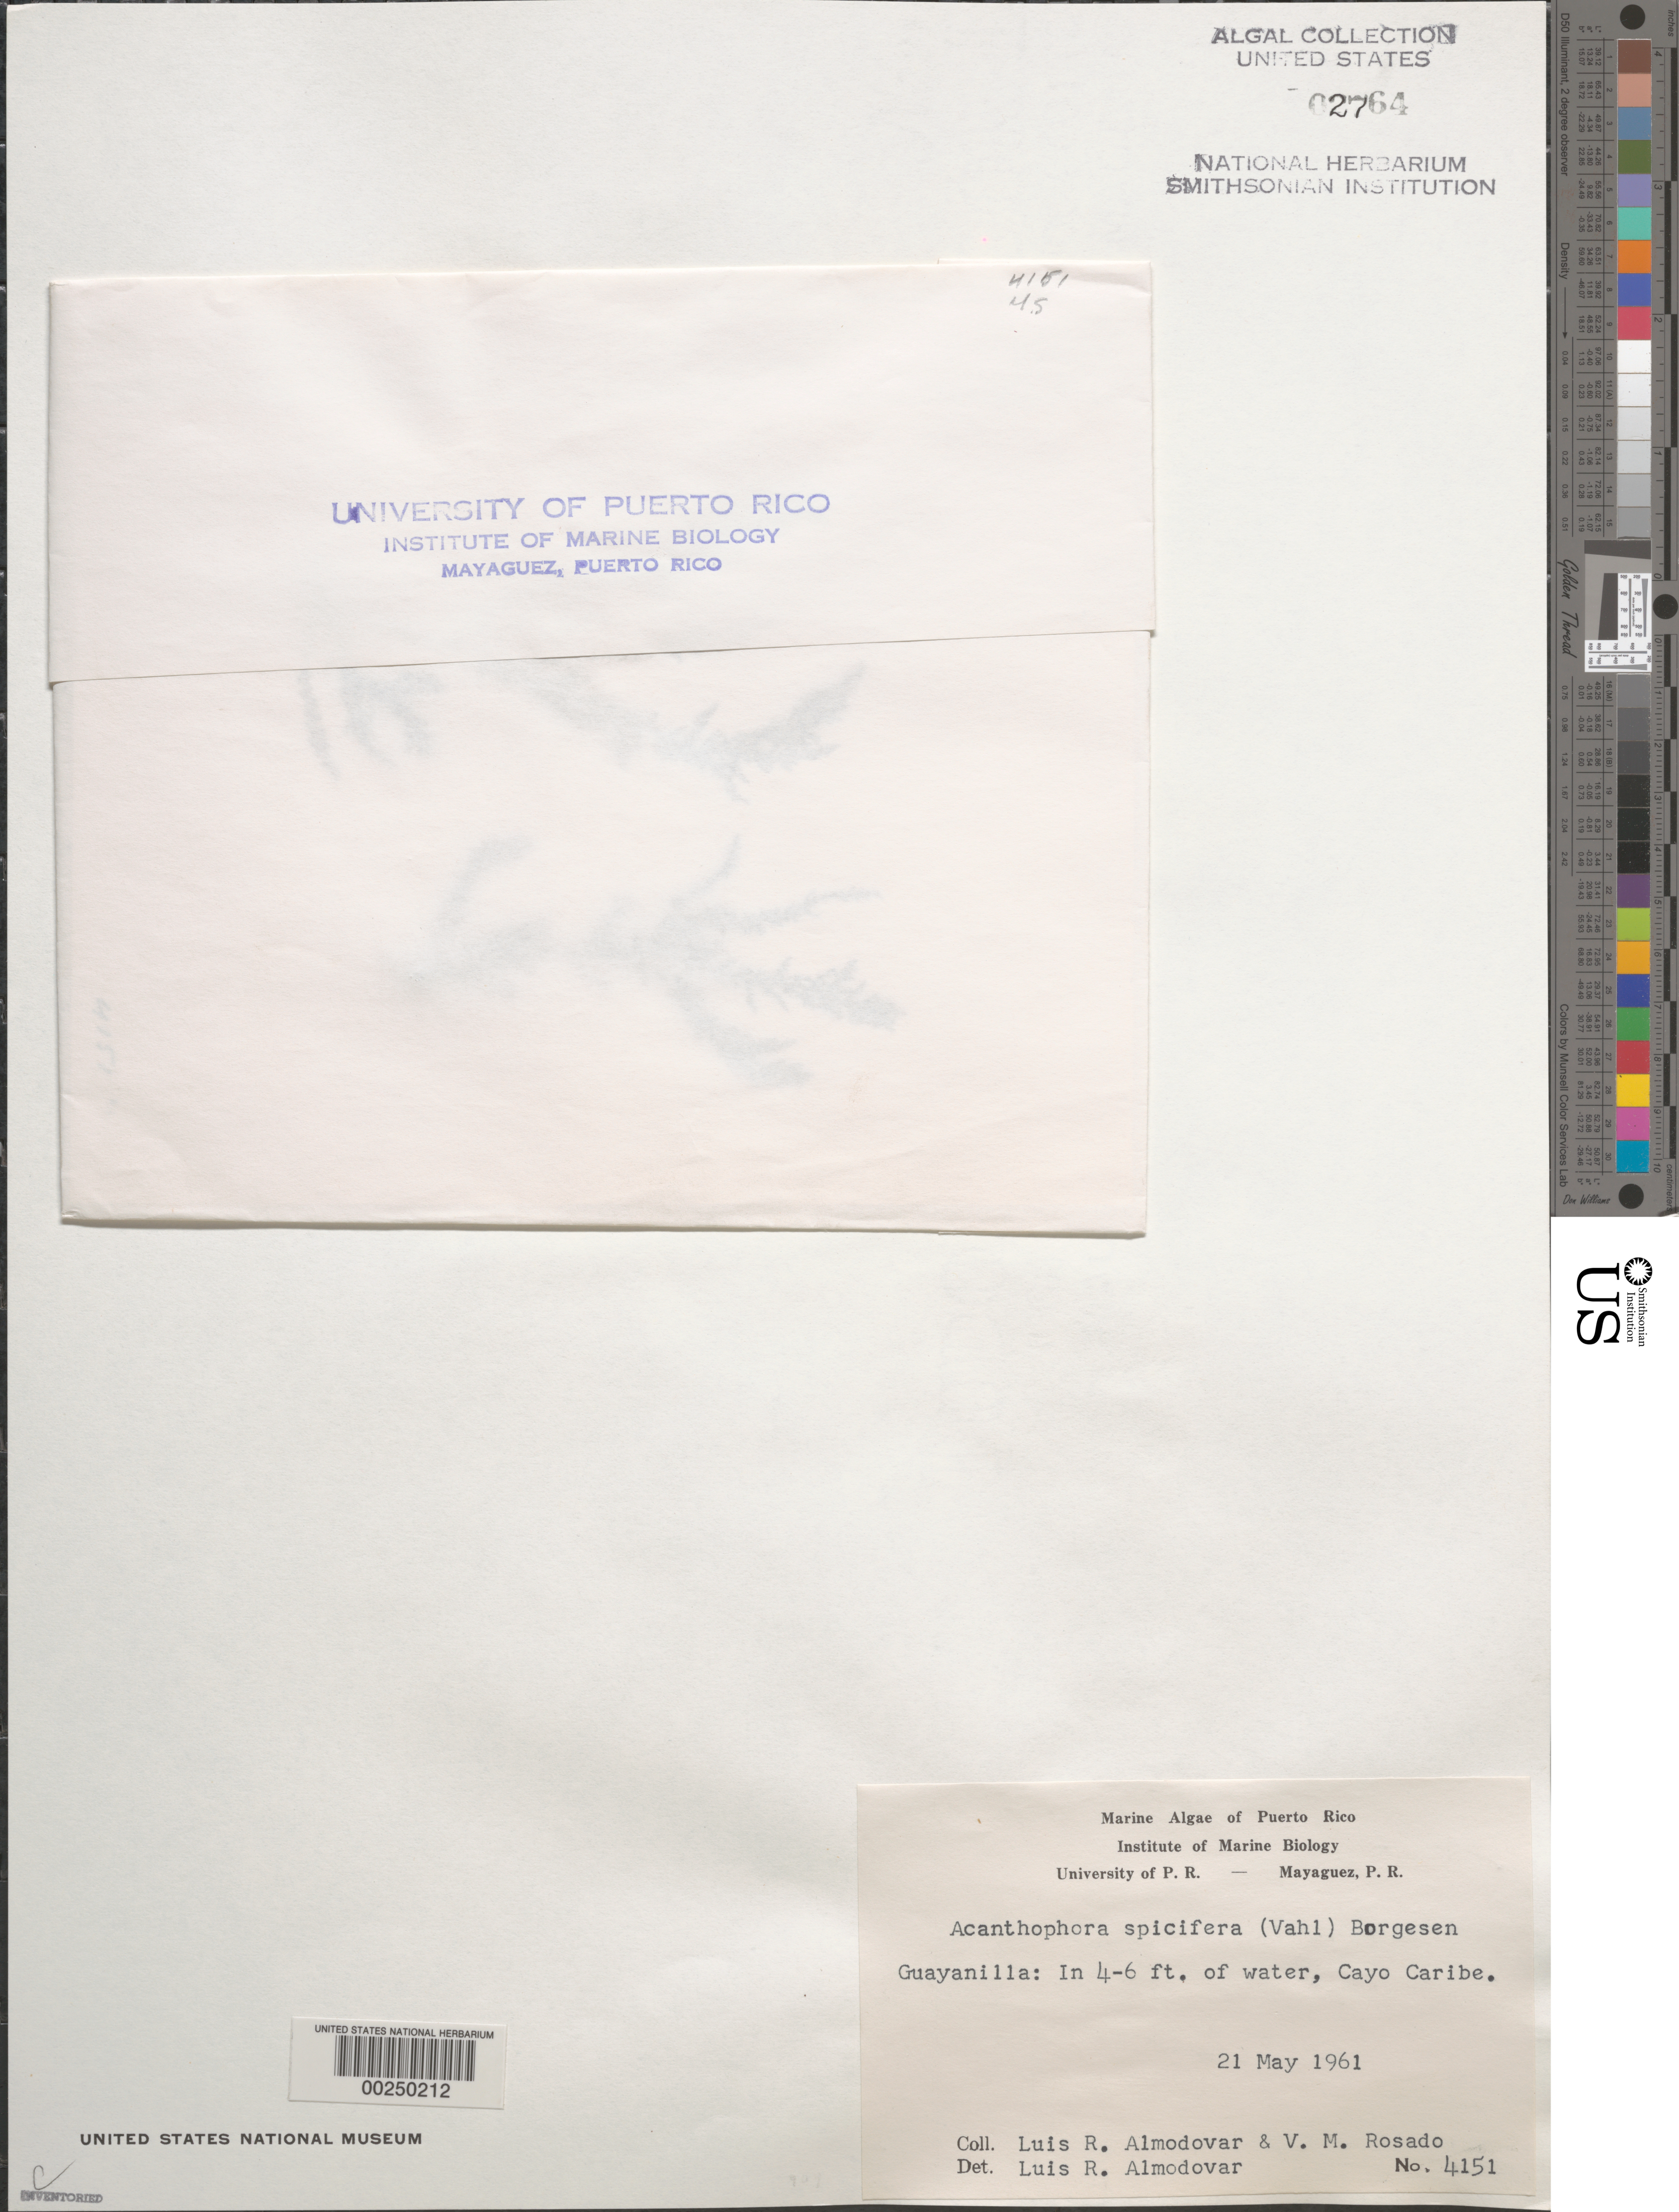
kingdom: Plantae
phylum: Rhodophyta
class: Florideophyceae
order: Ceramiales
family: Rhodomelaceae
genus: Acanthophora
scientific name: Acanthophora spicifera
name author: (Vahl) Børgesen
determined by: Almodovar, L. R.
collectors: L. Almodovar & V. Rosado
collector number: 4151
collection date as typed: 21 May 1961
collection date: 1961-05-21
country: Puerto Rico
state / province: Guayanilla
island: Cayo Caribe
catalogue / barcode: US 2764